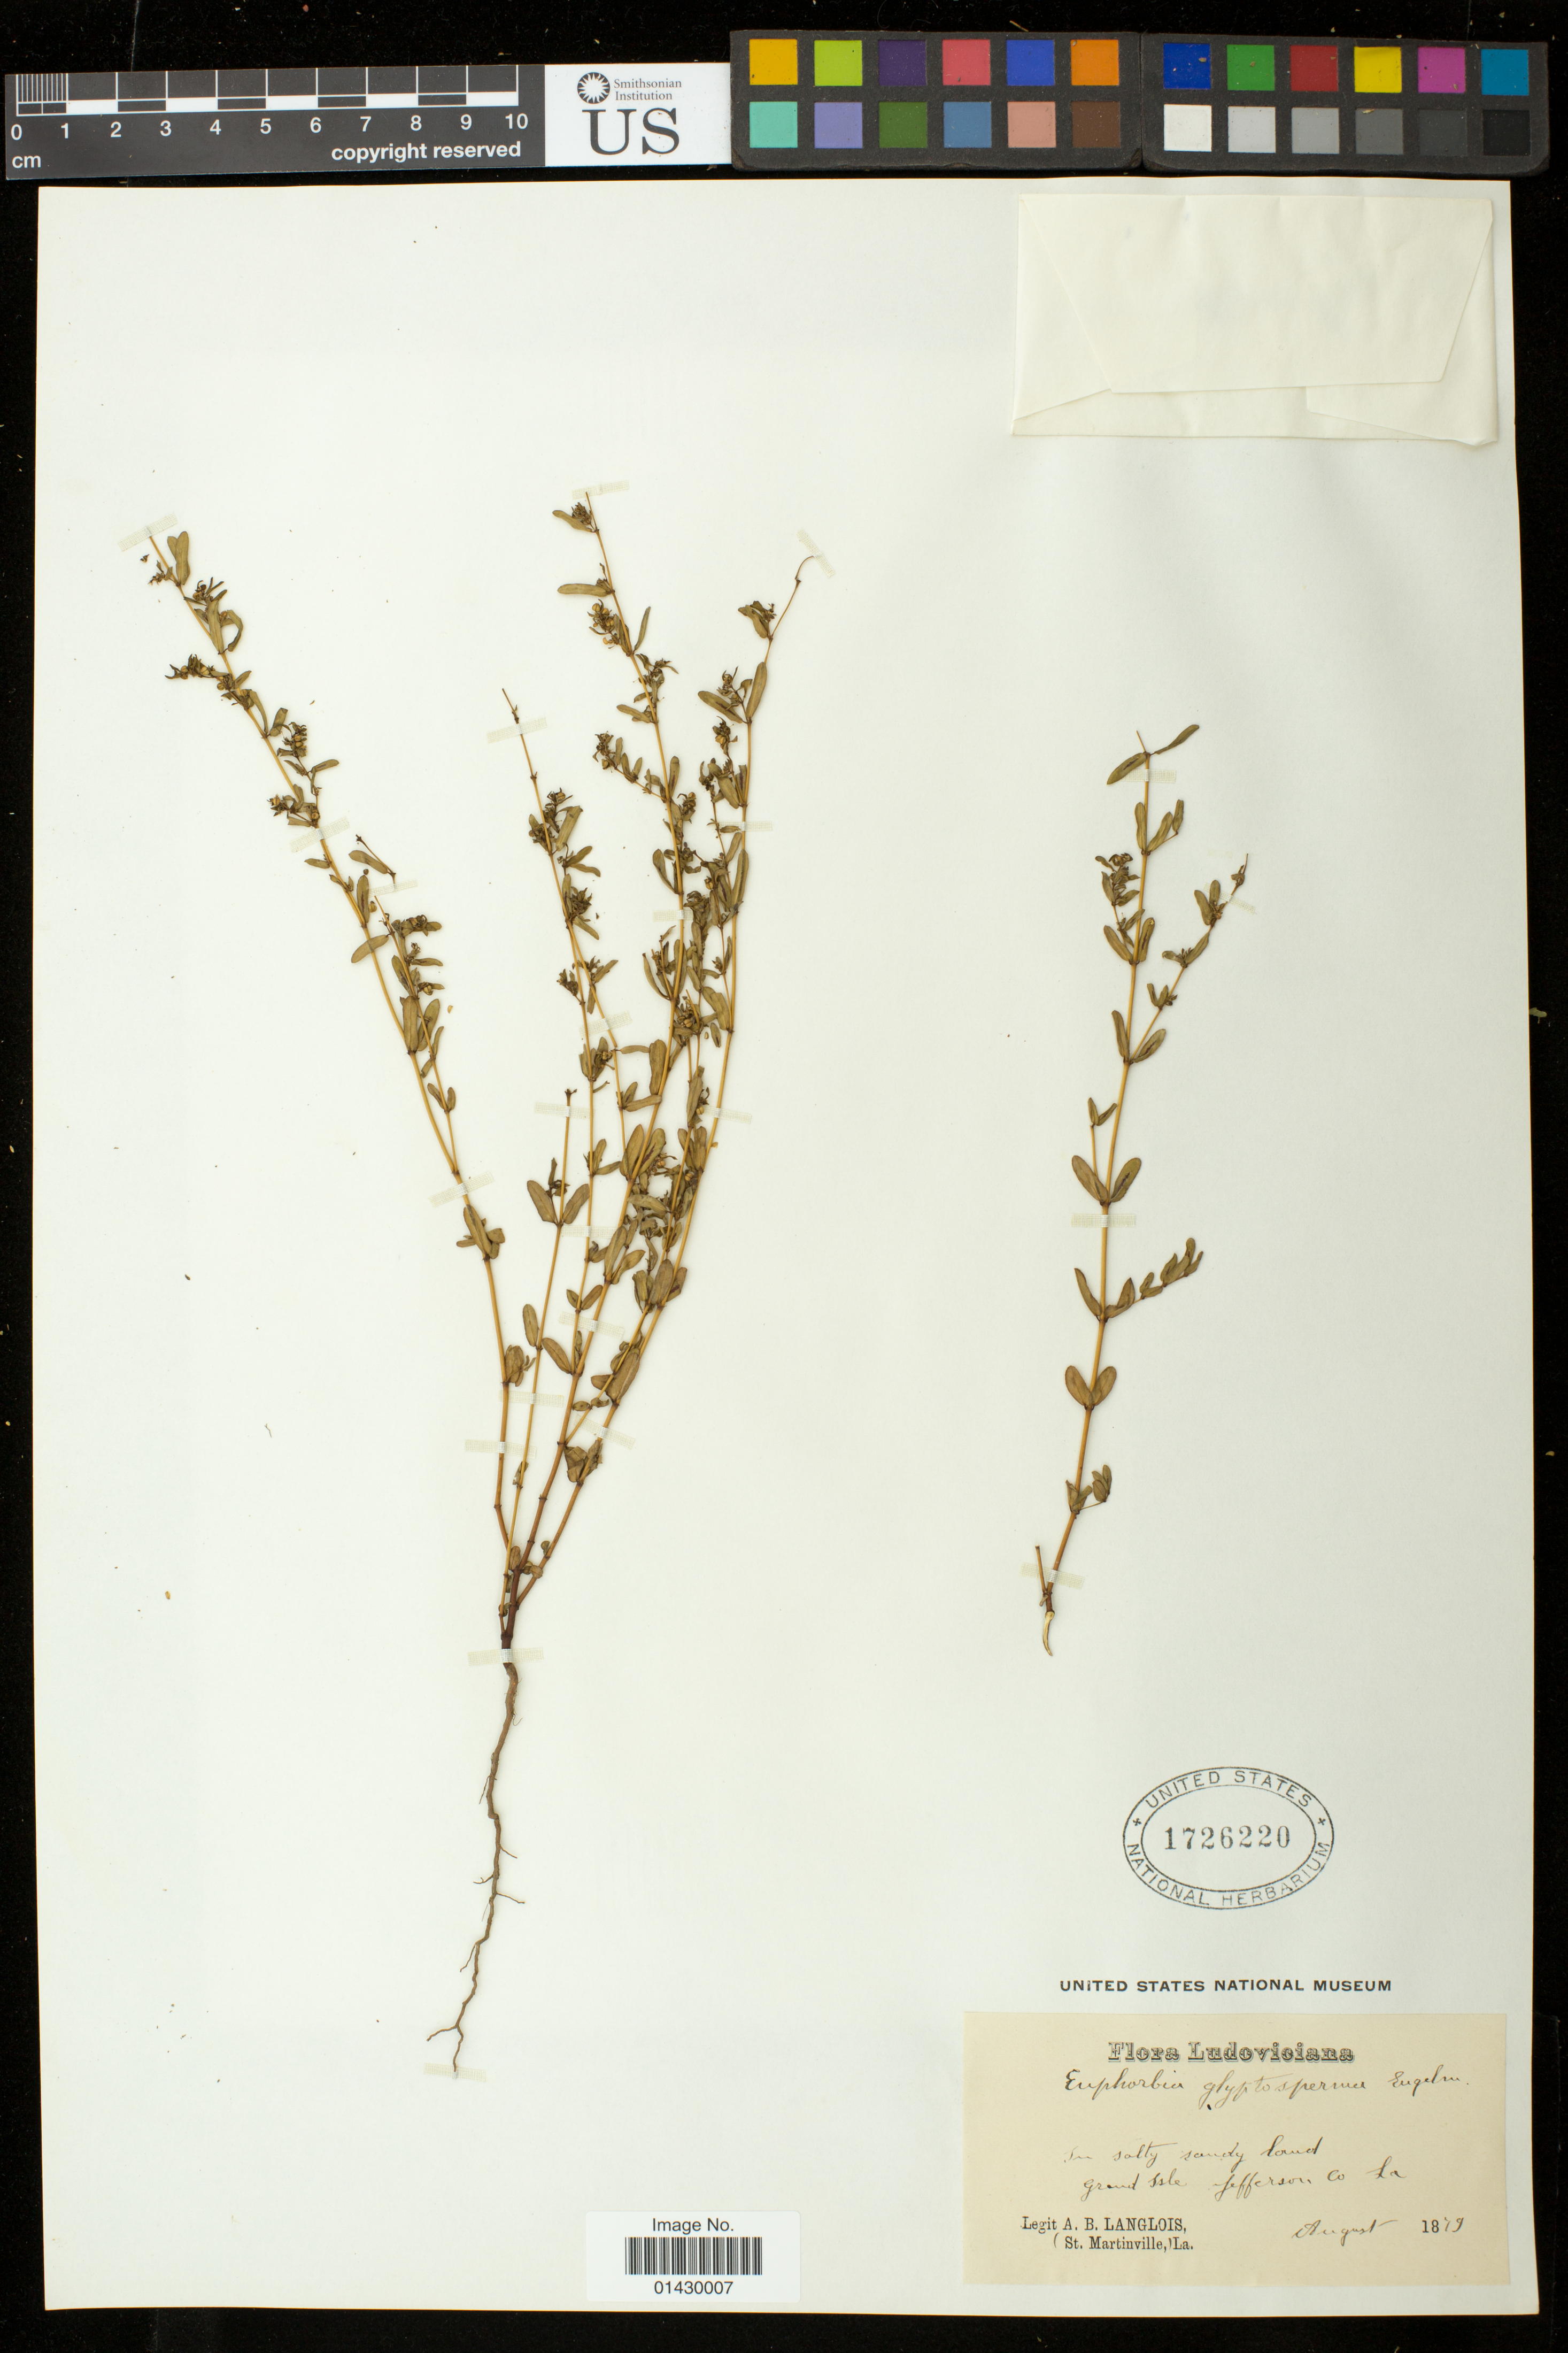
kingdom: Plantae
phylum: Tracheophyta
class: Magnoliopsida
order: Malpighiales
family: Euphorbiaceae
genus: Euphorbia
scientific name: Euphorbia maculata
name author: L.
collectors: A. B. Langlois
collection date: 1879-08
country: United States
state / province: Louisiana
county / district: Jefferson Parish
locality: Grand Isle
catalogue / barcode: US 1726220